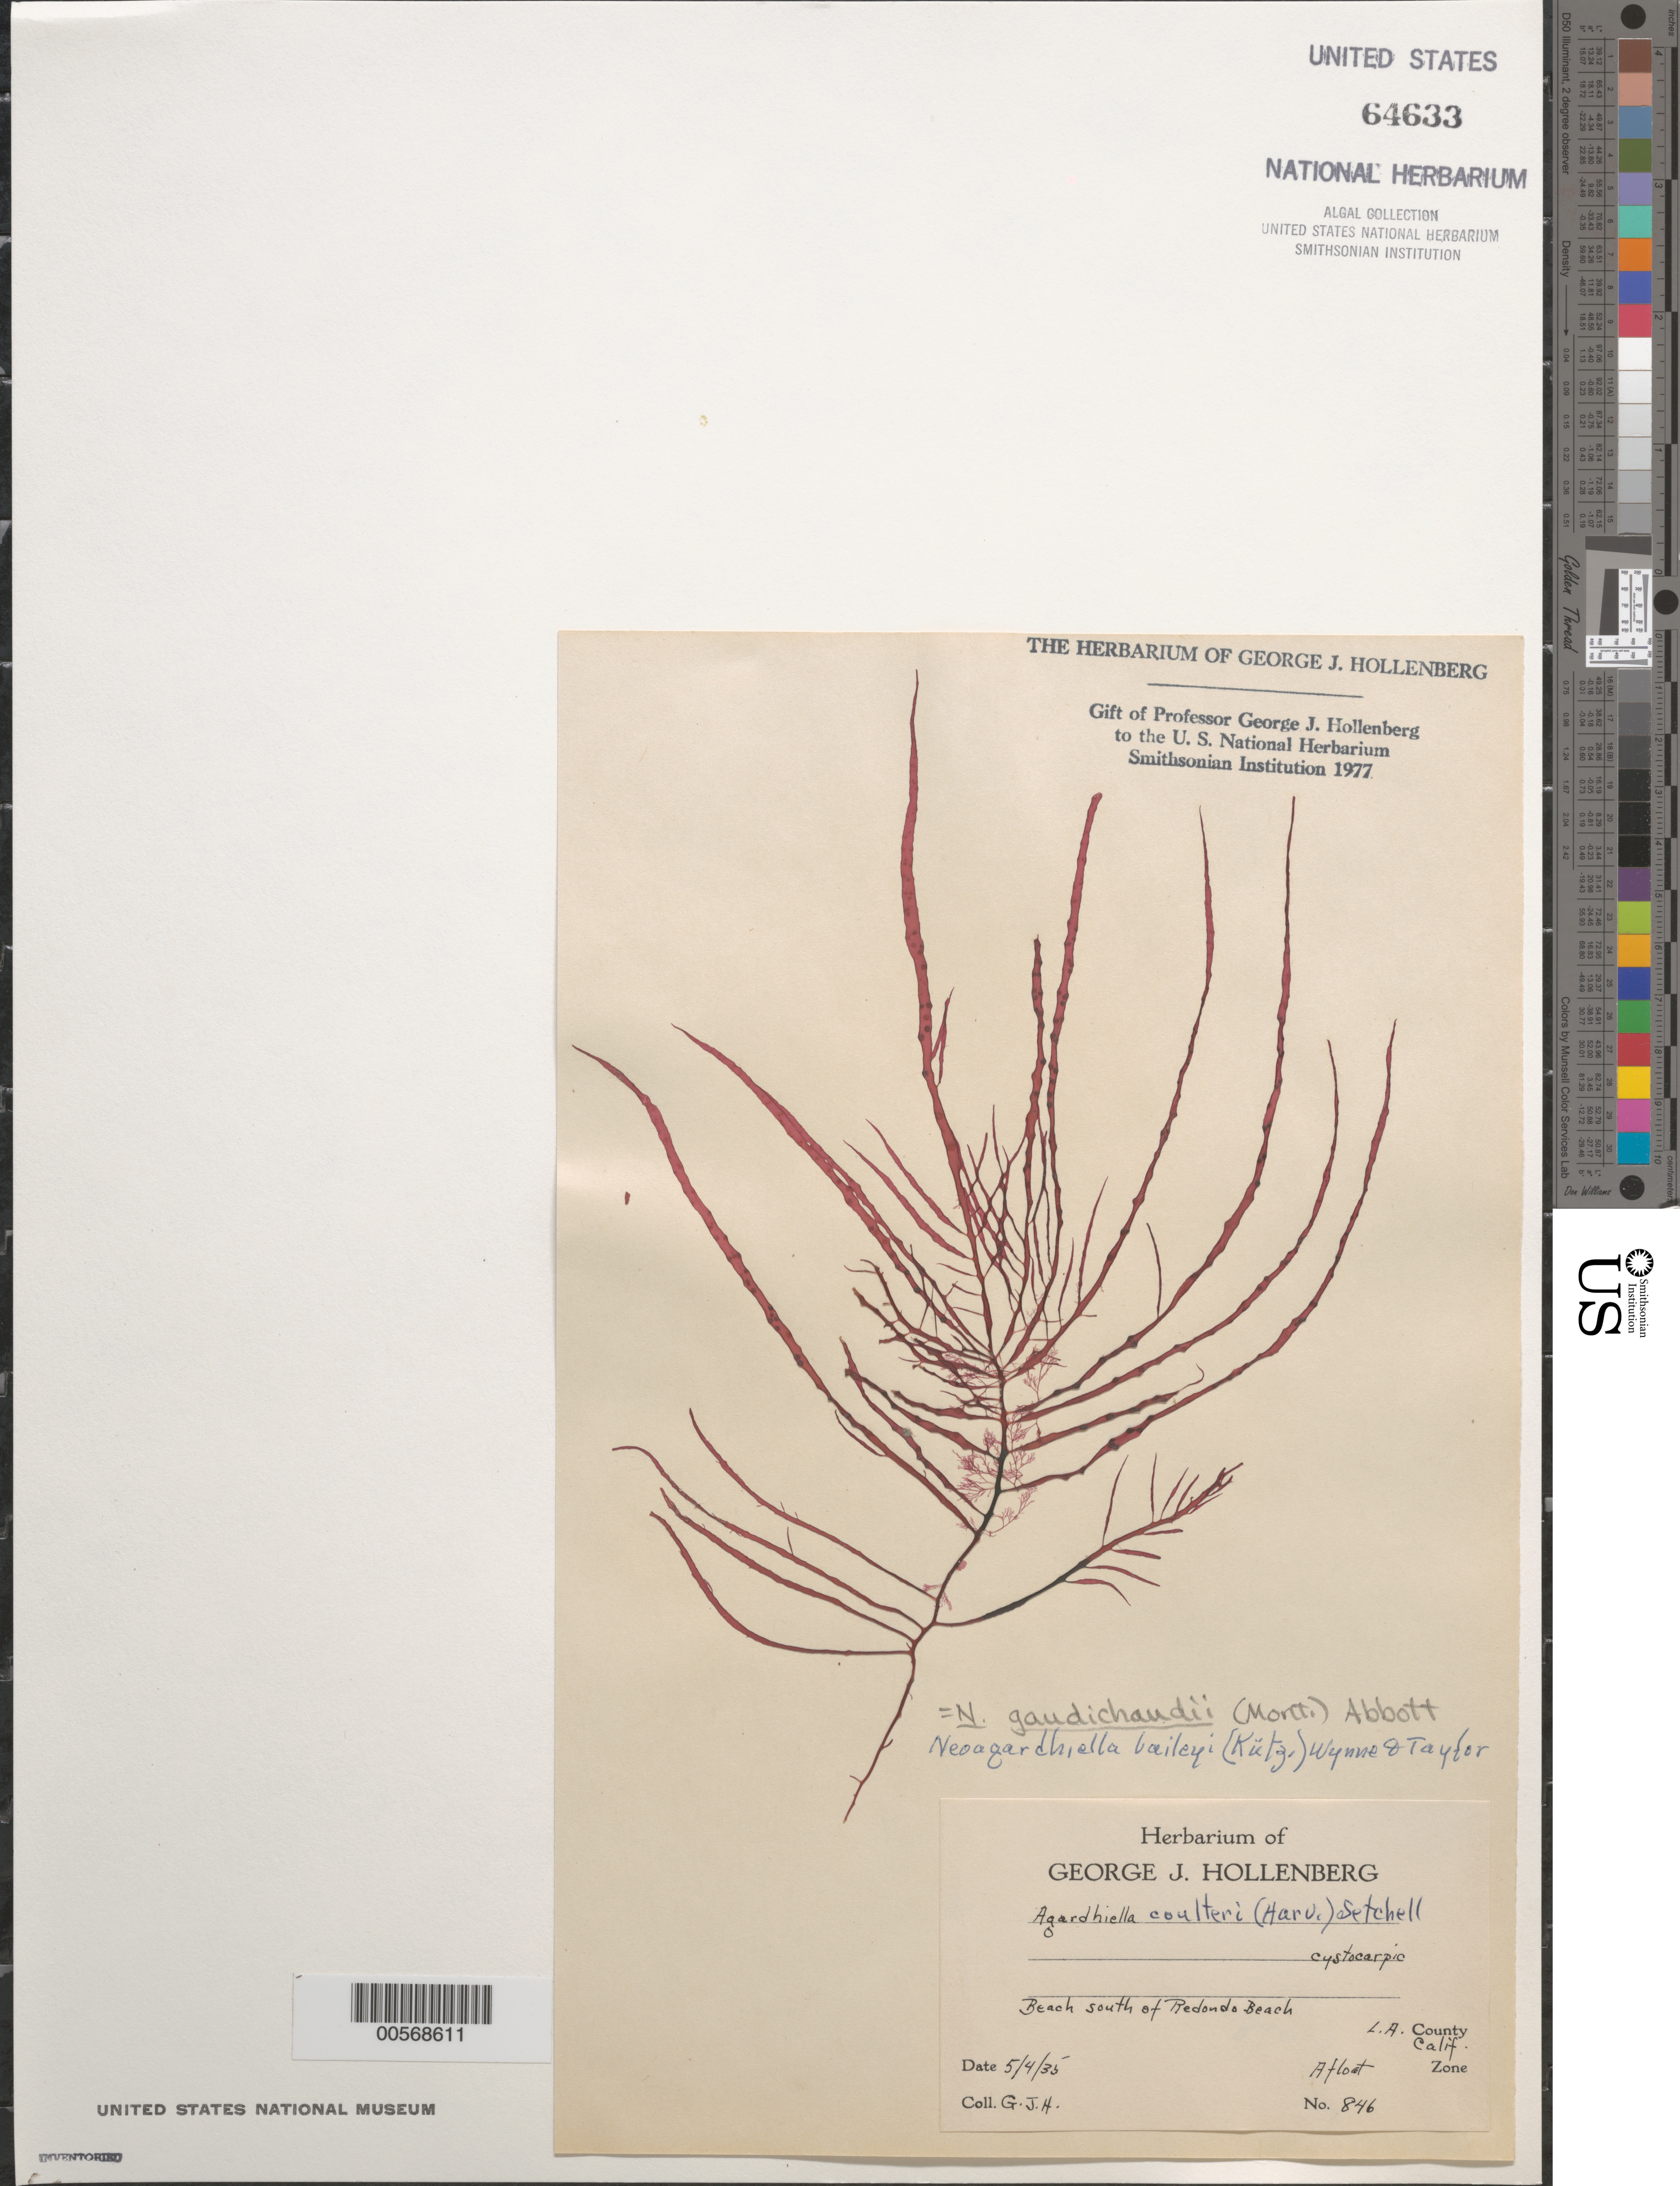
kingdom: Plantae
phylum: Rhodophyta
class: Florideophyceae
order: Gigartinales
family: Solieriaceae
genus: Sarcodiotheca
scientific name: Sarcodiotheca gaudichaudii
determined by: Algae name updating Project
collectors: G. Hollenberg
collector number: GJH 846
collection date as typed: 04 May 1935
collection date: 1935-05-04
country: United States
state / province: California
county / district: Los Angeles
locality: Beach south of Redondo Beach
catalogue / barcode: US 64633